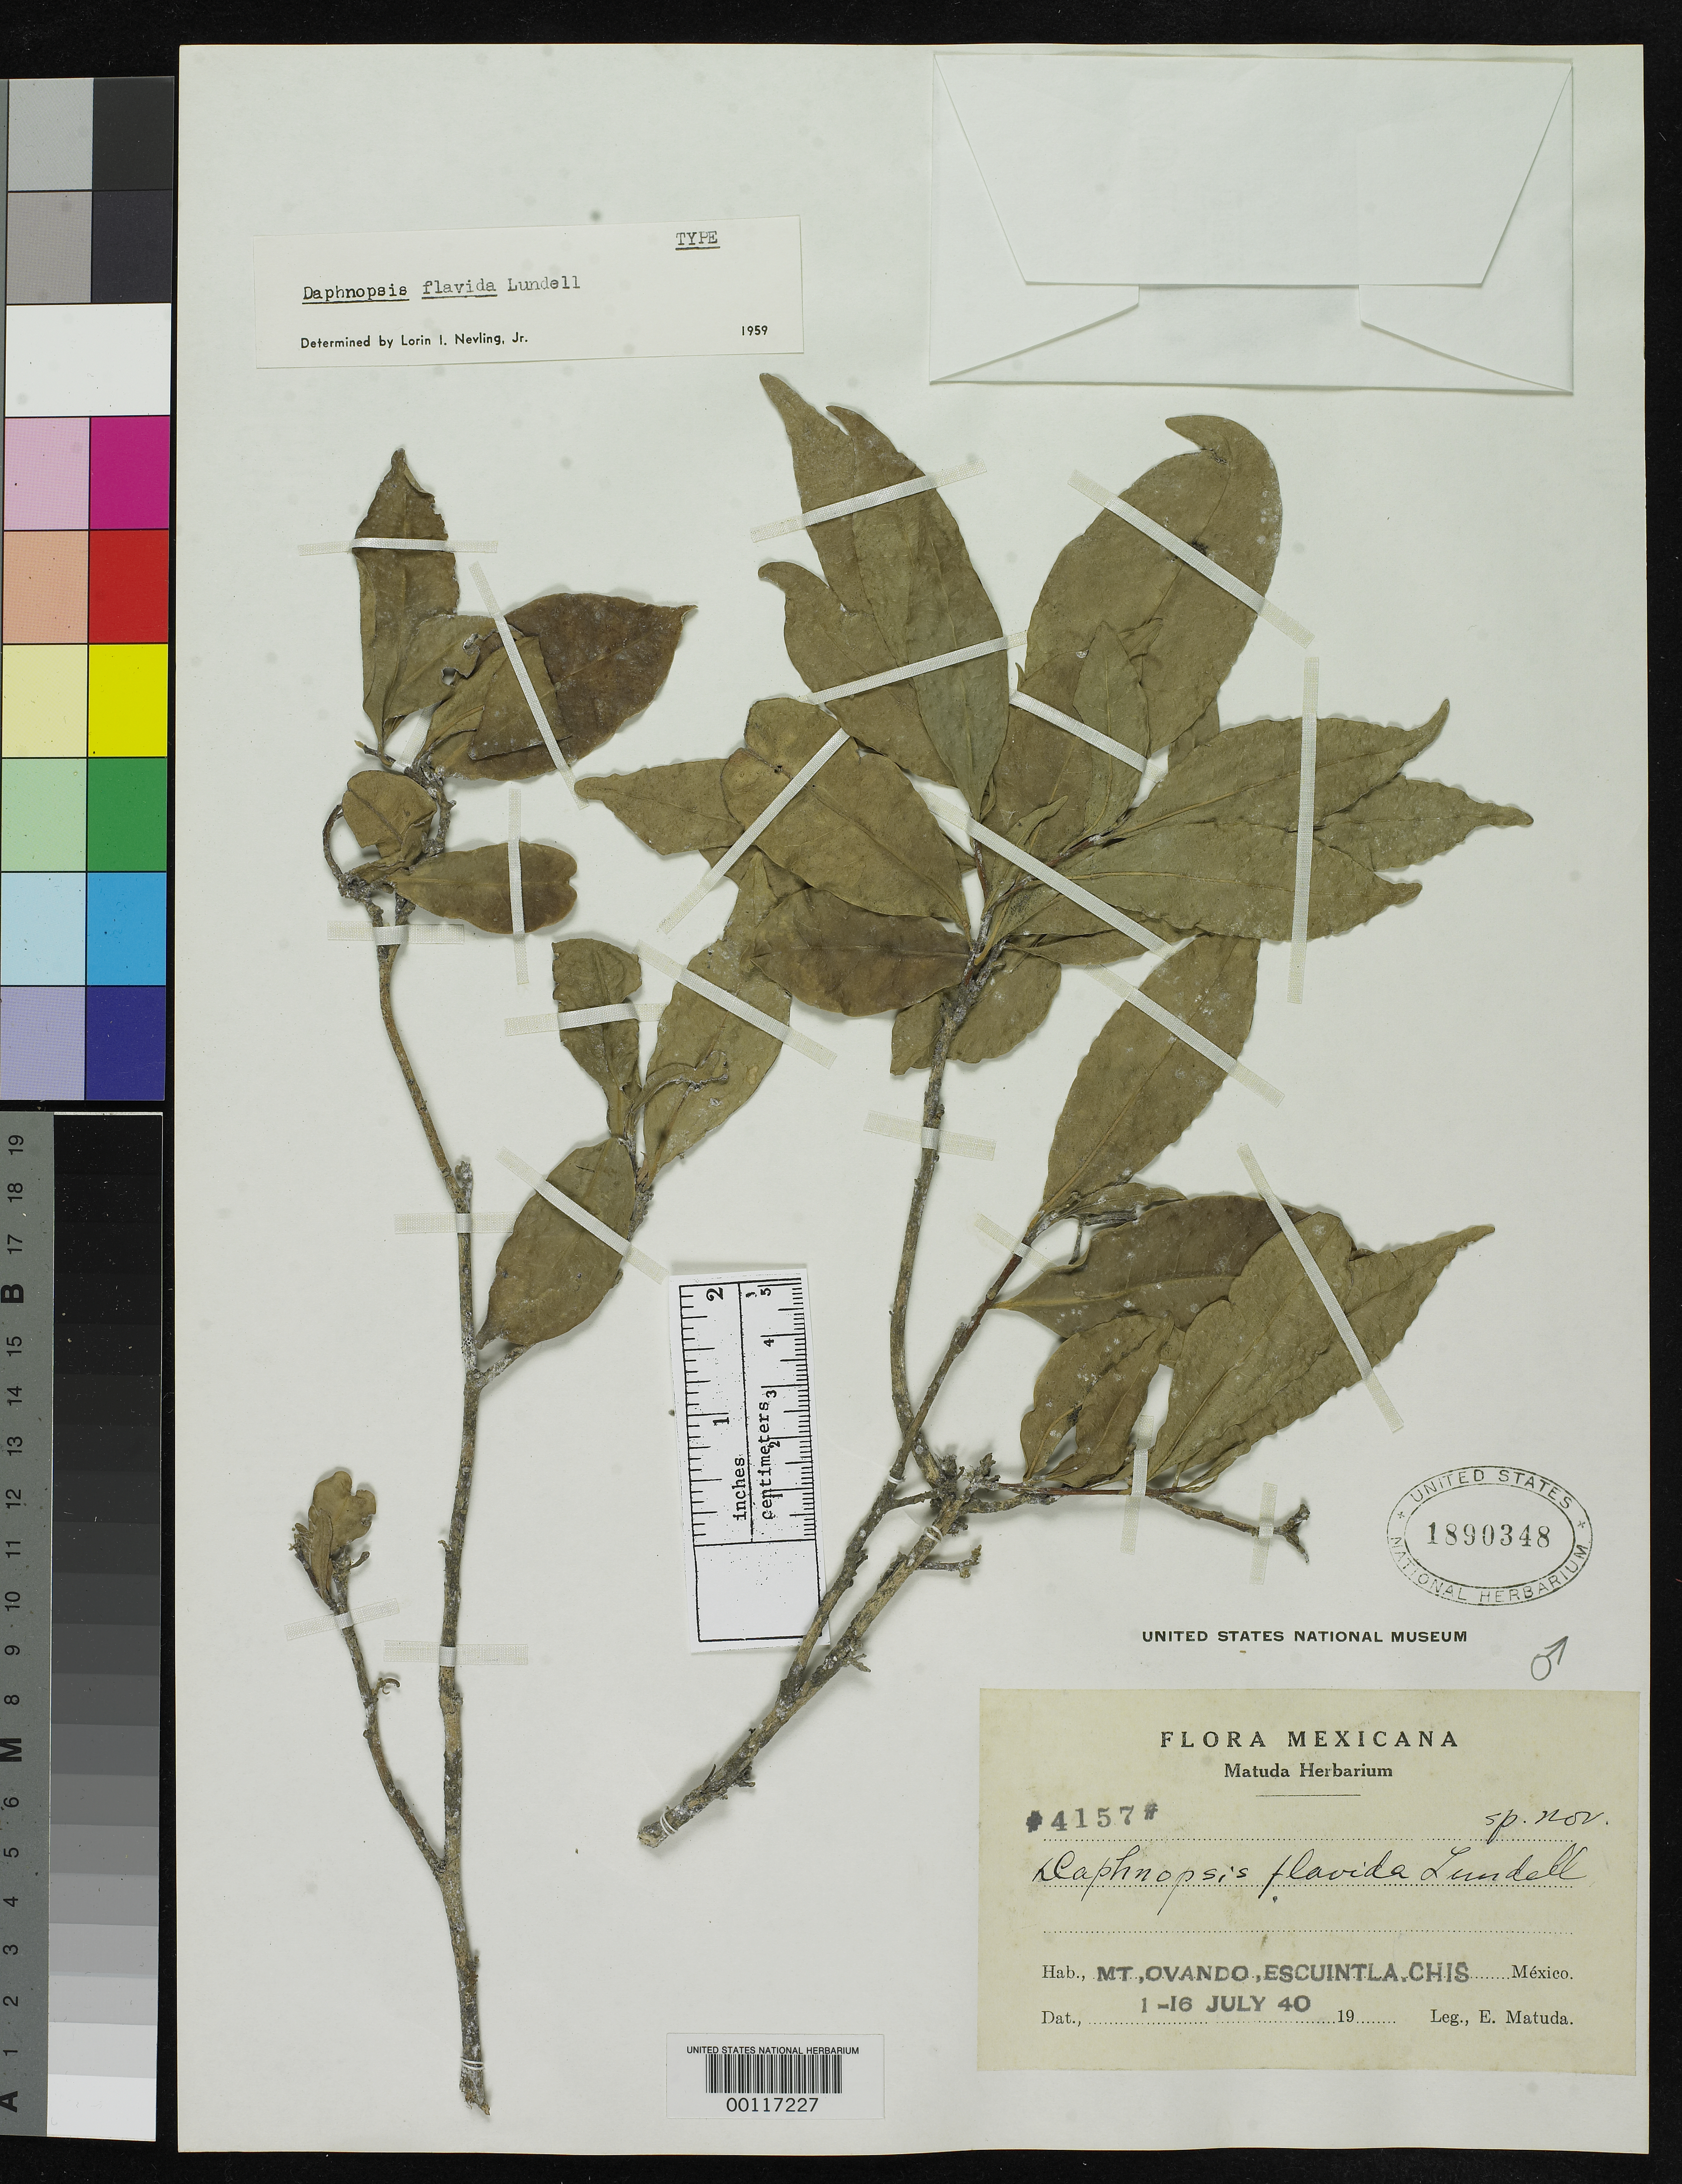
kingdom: Plantae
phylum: Tracheophyta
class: Magnoliopsida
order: Malvales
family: Thymelaeaceae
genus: Daphnopsis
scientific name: Daphnopsis flavida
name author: Lundell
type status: Isotype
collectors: E. Matuda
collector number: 4157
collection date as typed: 01 Jul 1940 to 16 Jul 1940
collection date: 1940-07-01/1940-07-16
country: Mexico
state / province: Chiapas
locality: Escuintla, Mt. Ovando.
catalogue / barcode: US 1890348